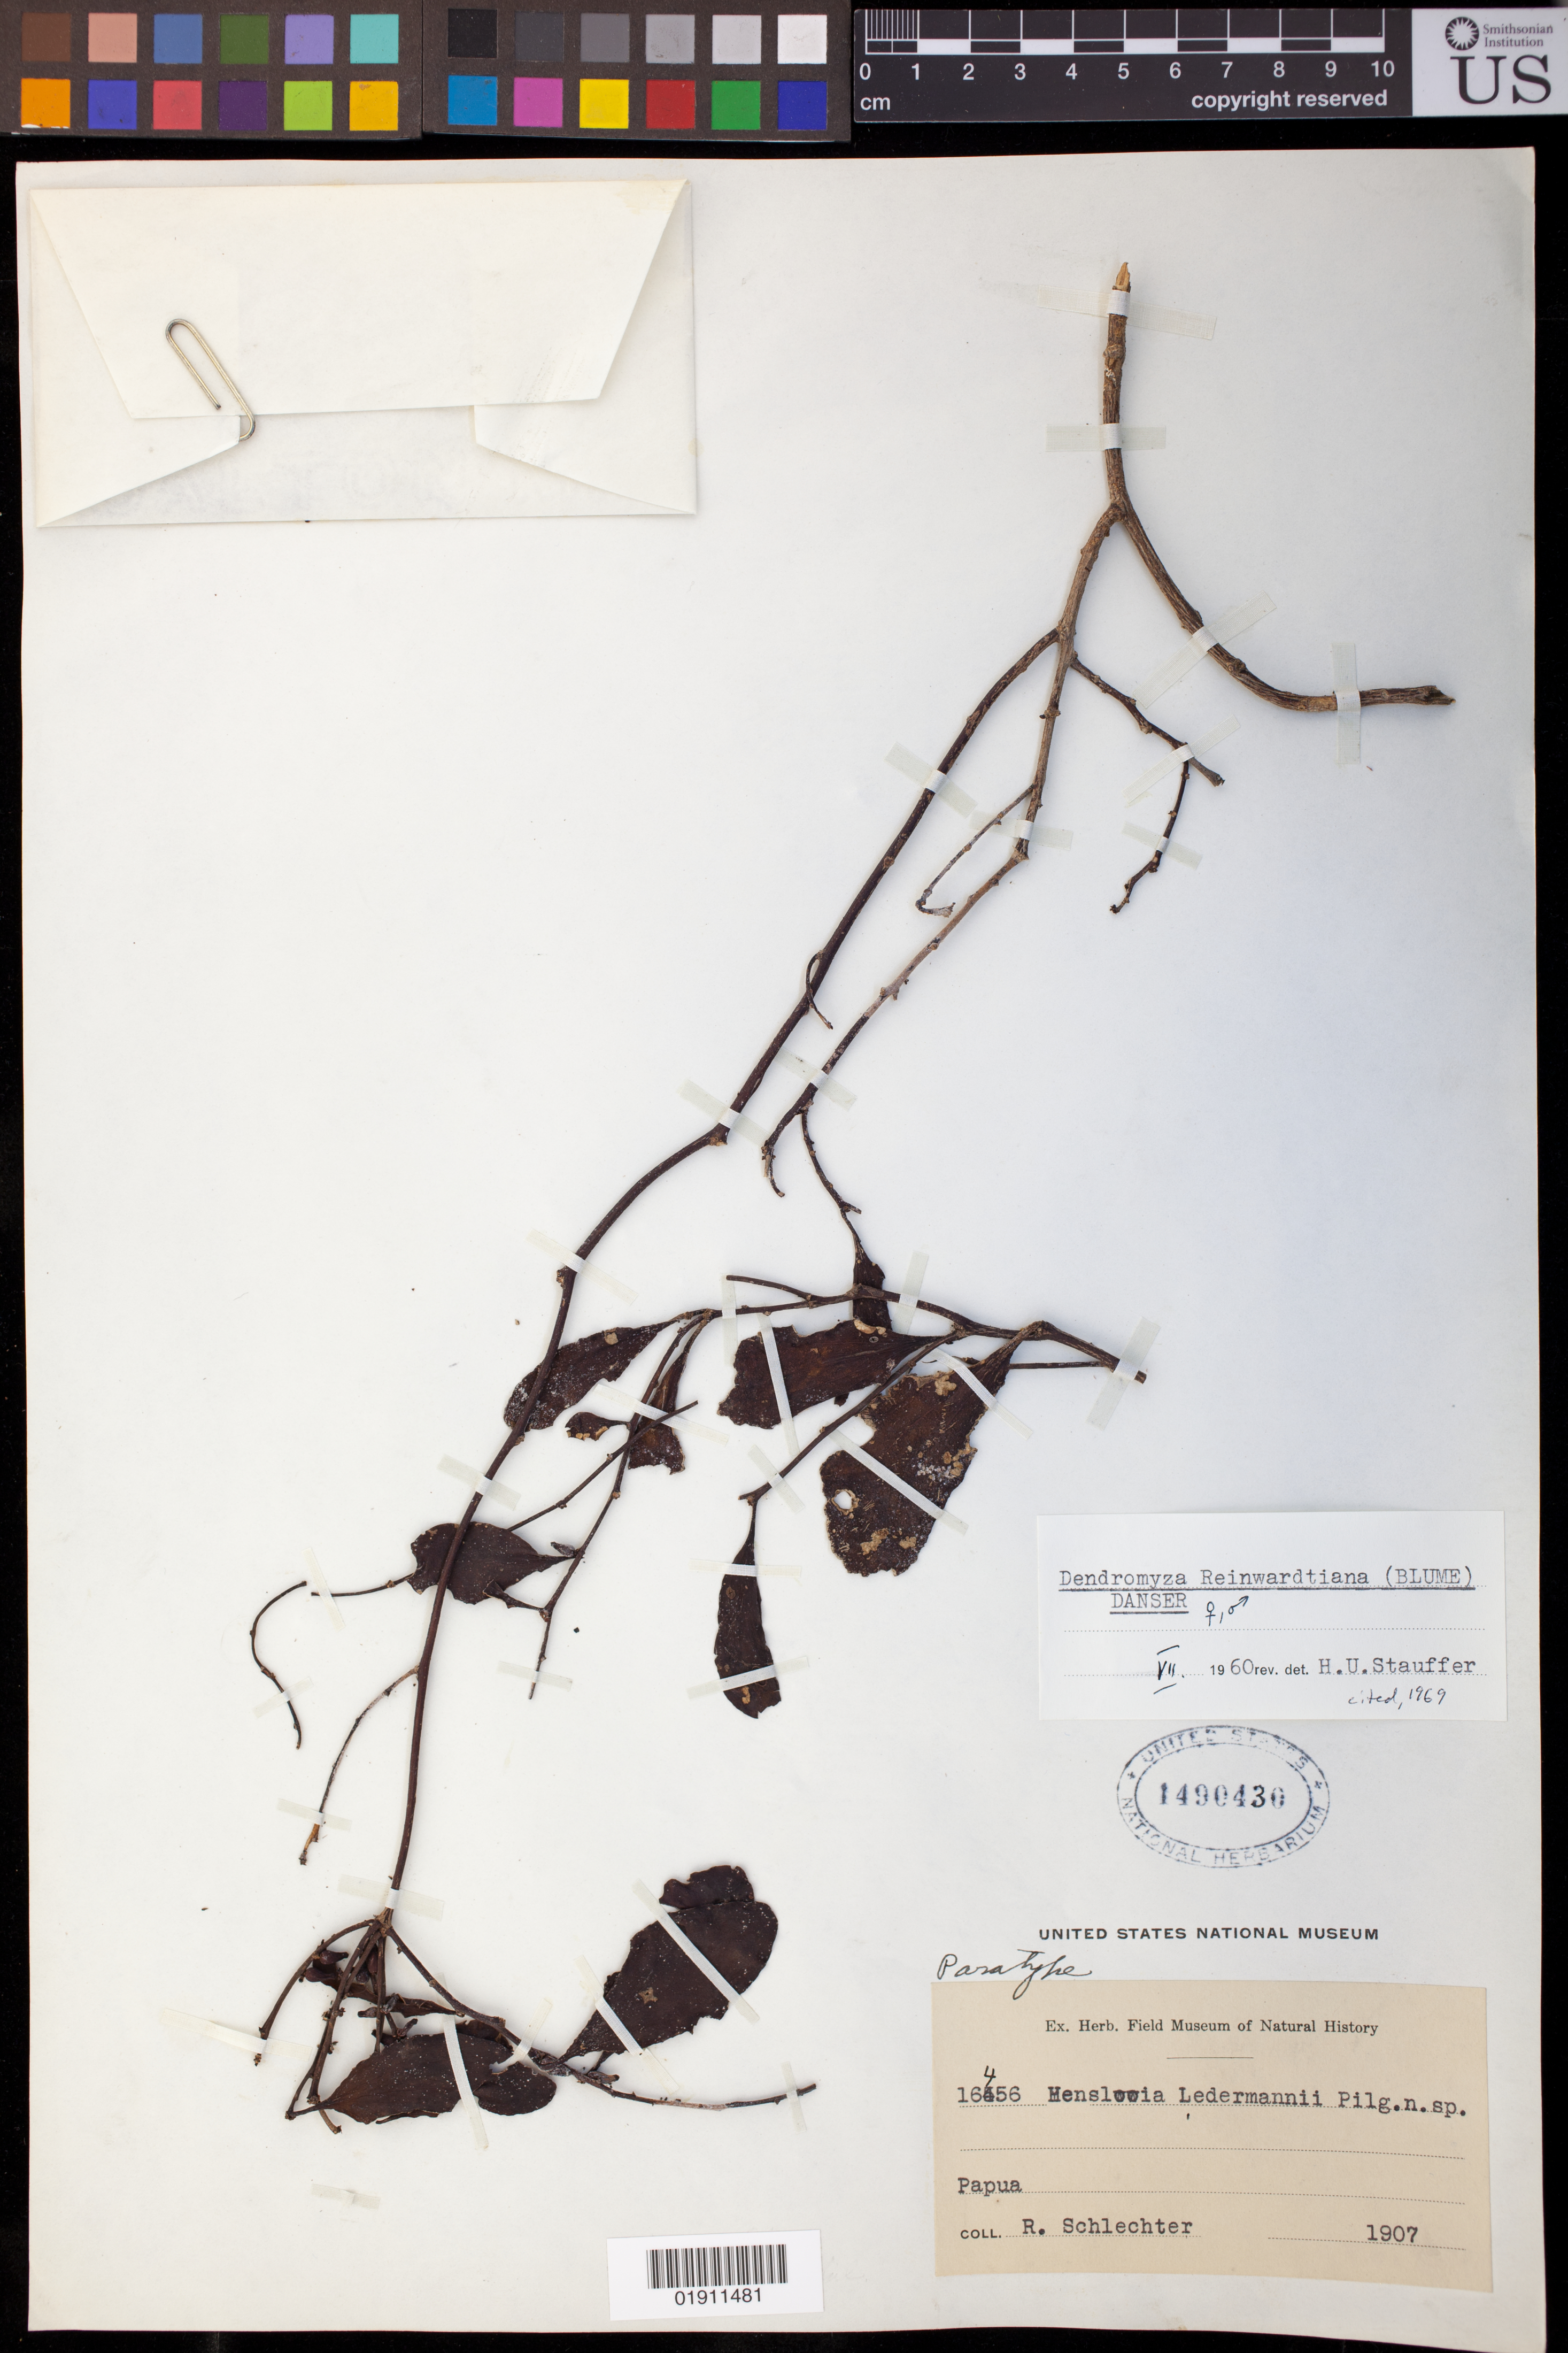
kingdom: Plantae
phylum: Tracheophyta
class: Magnoliopsida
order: Santalales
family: Amphorogynaceae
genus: Dendromyza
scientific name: Dendromyza reinwardtiana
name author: (Blume) Danser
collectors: R. Schlechter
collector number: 16456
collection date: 1907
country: Papua New Guinea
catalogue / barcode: US 1490430